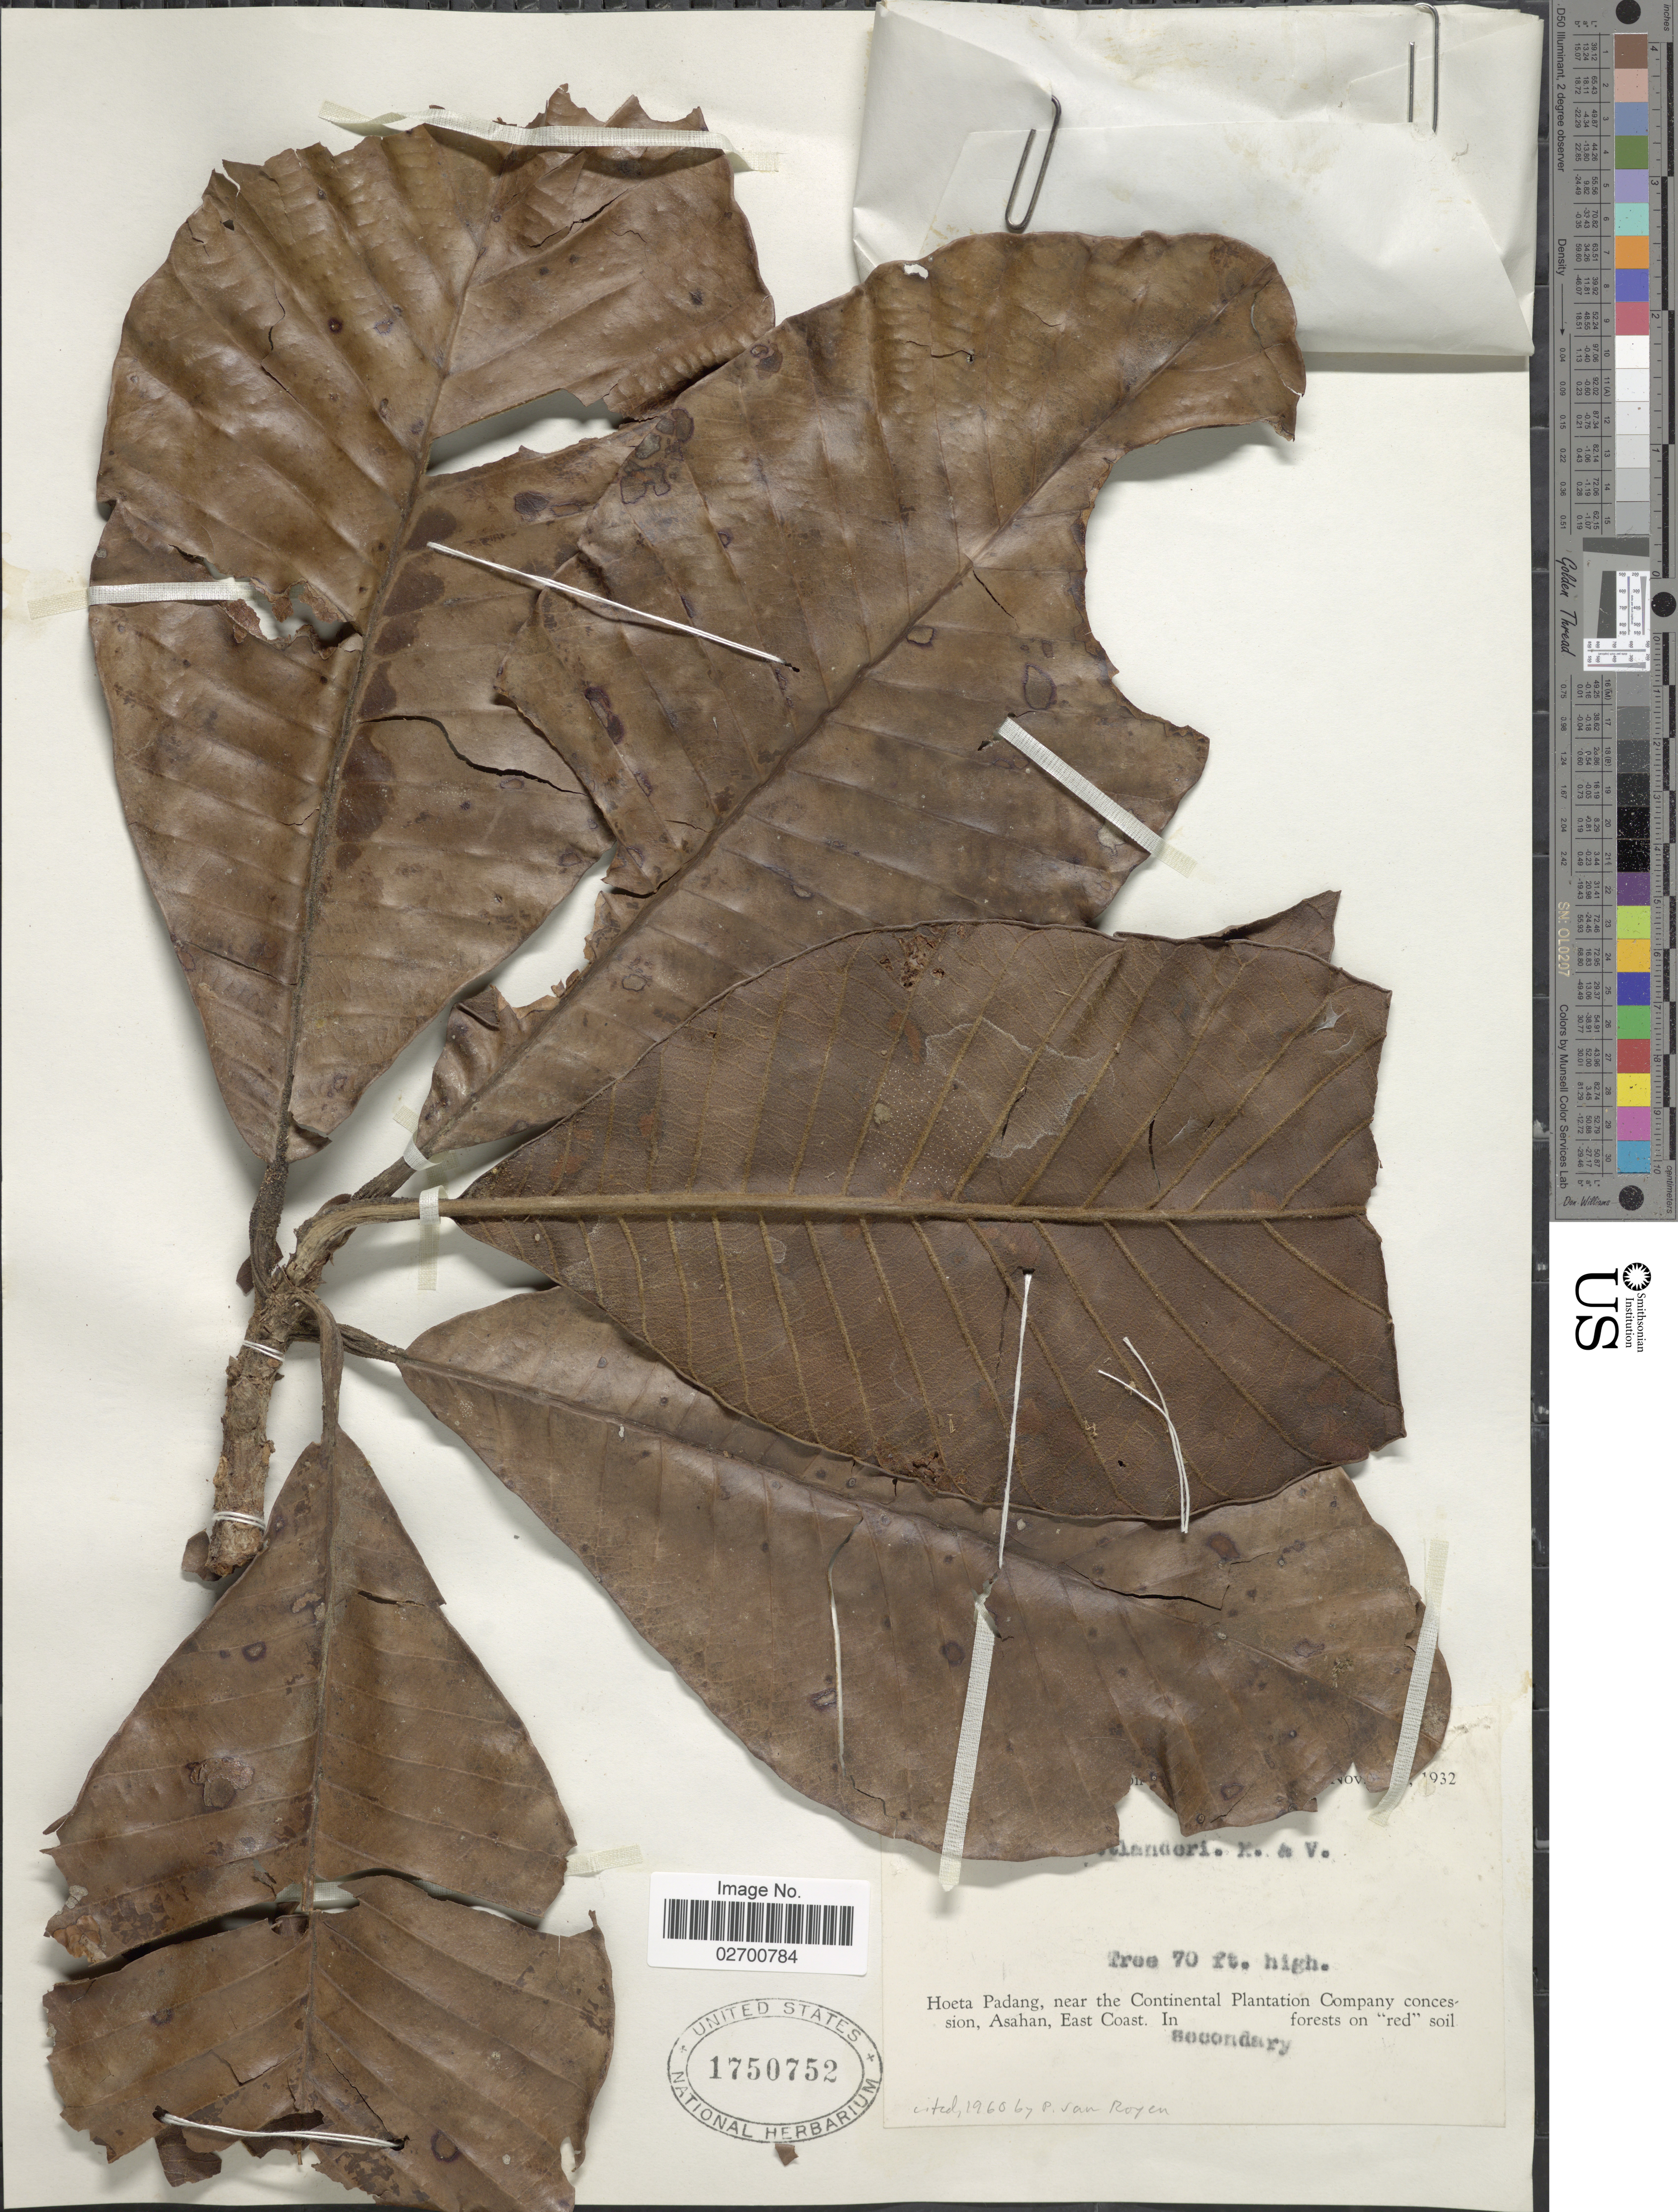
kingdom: Plantae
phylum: Tracheophyta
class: Magnoliopsida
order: Ericales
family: Sapotaceae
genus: Palaquium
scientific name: Palaquium ottolanderi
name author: Koord. & Valeton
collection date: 1932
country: Indonesia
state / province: Sumatra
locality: Hoeta Padang, near the Continental Plantation Company concession, Asahan, East Coast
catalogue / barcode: US 1750752